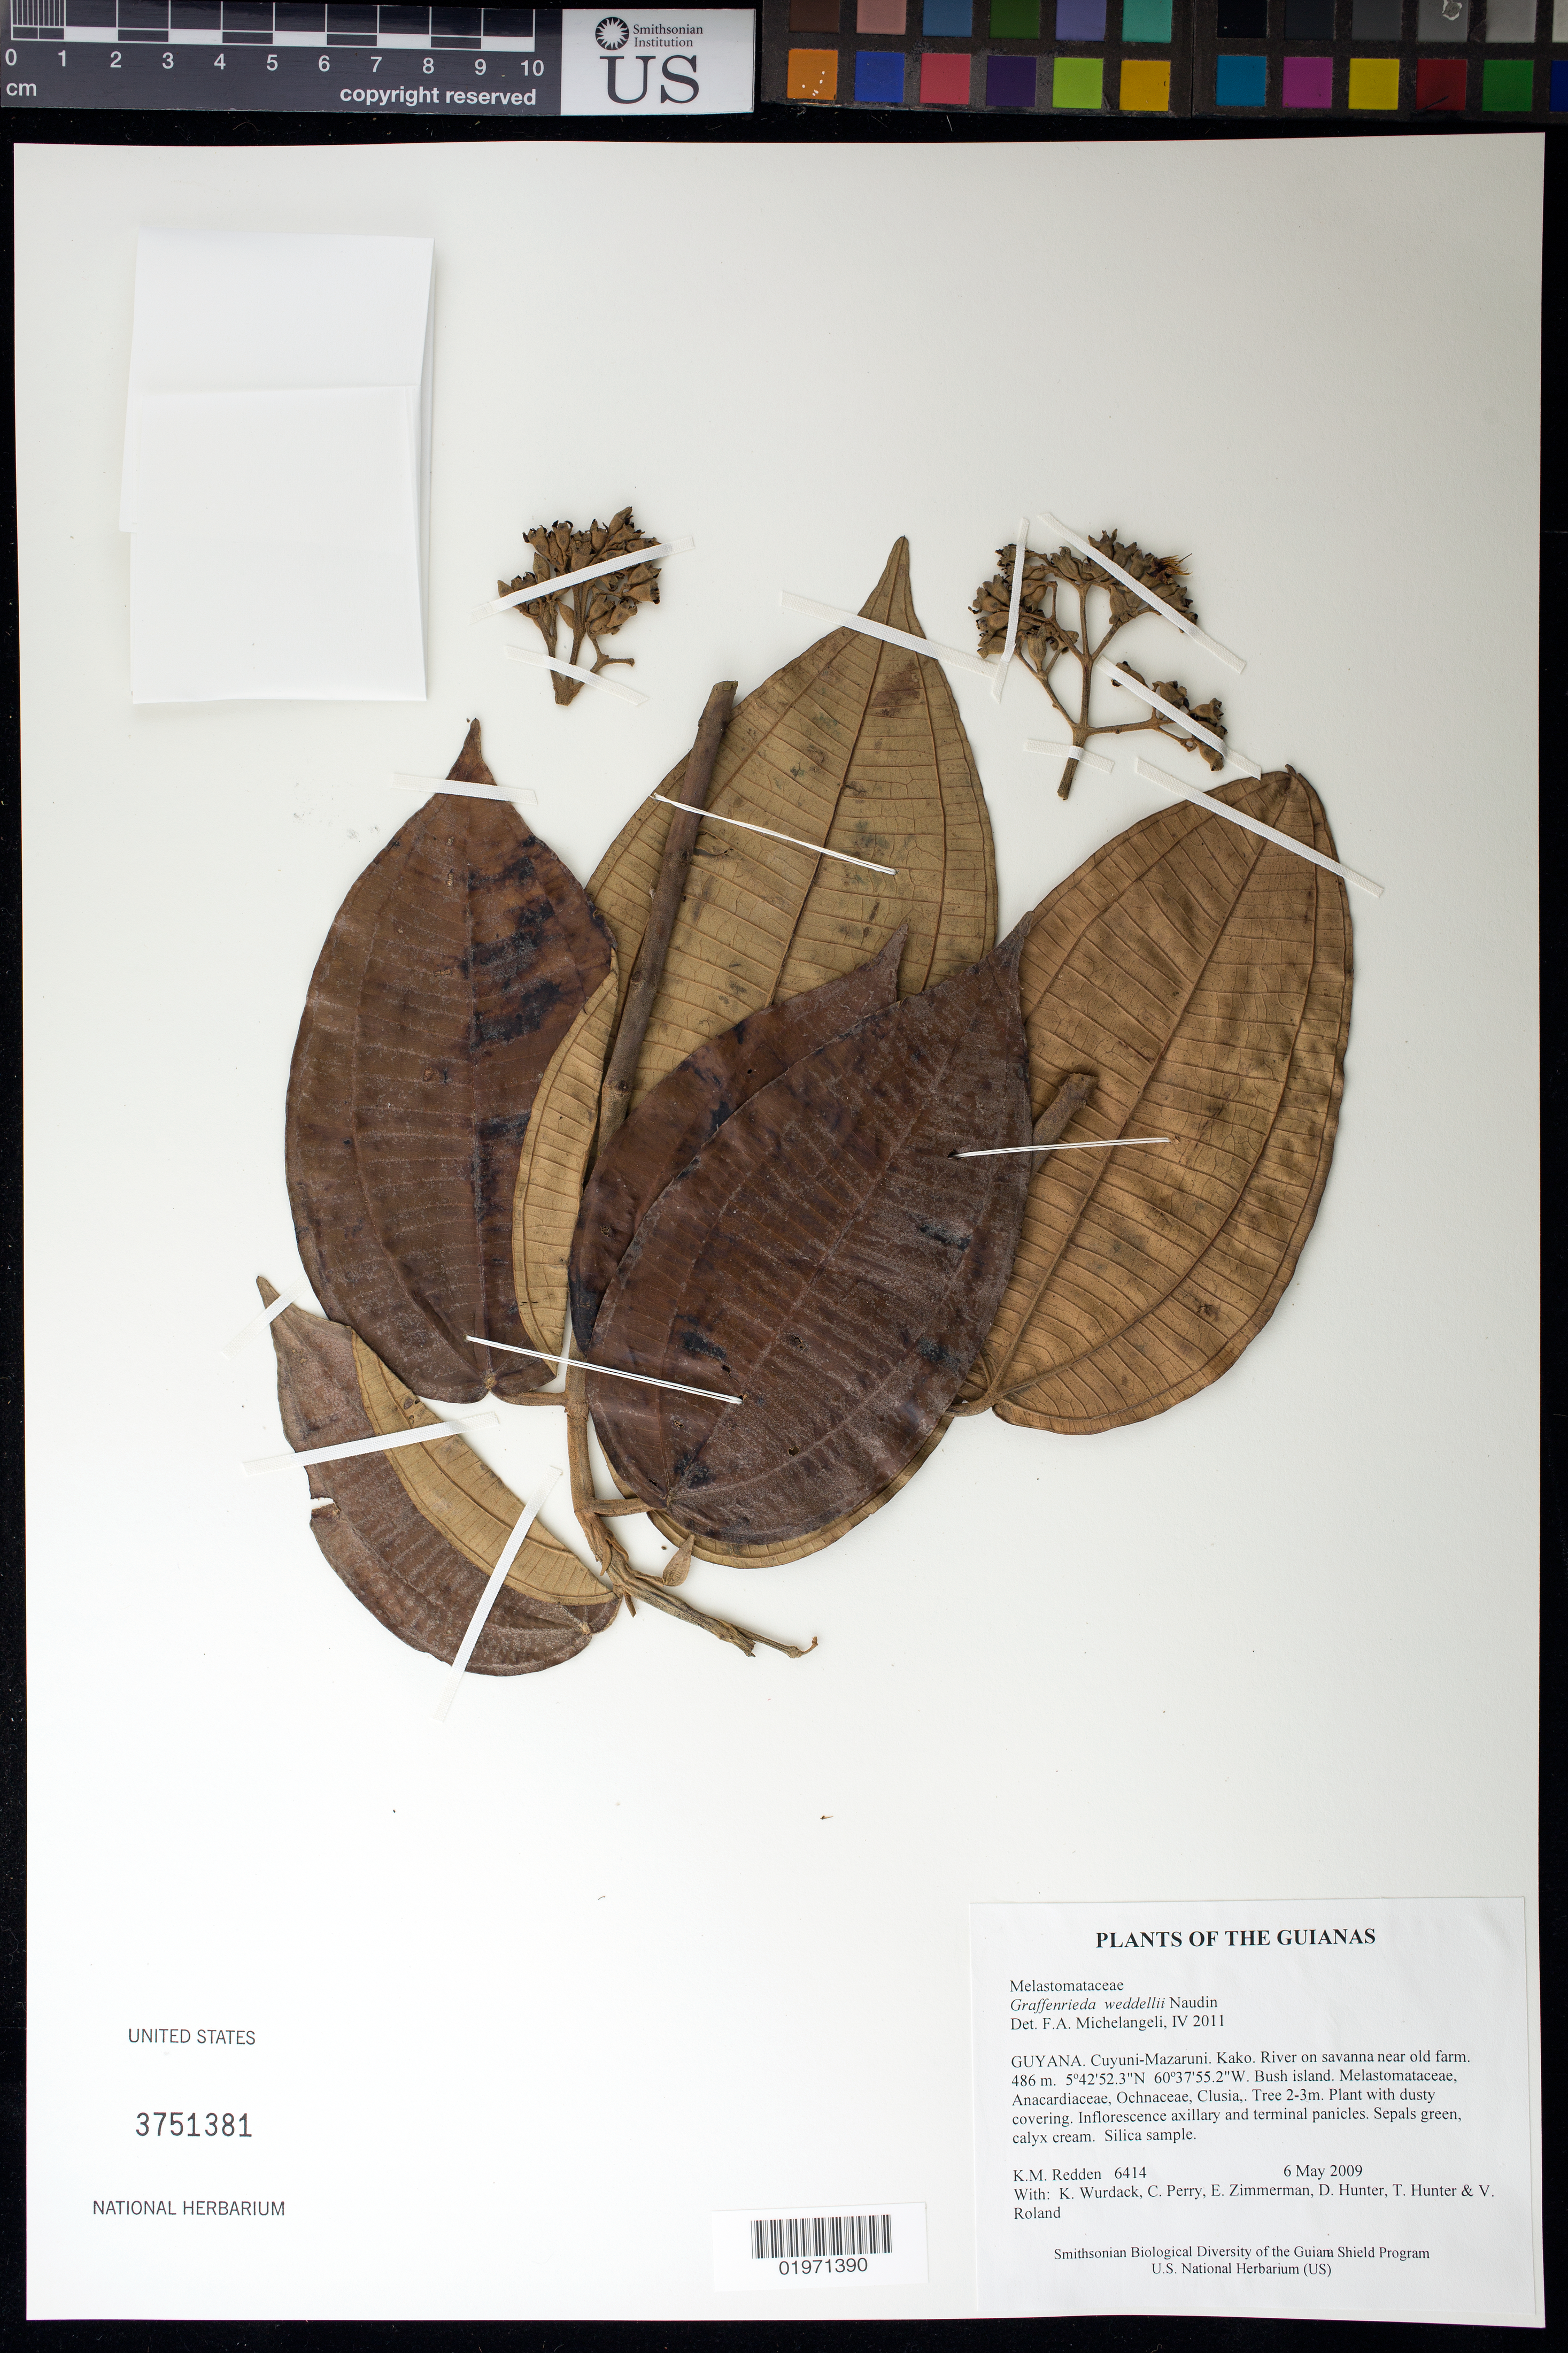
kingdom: Plantae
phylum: Tracheophyta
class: Magnoliopsida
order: Myrtales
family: Melastomataceae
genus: Graffenrieda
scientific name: Graffenrieda weddellii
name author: Naudin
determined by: Michelangeli, F. A.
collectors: K. M. Redden, K. Wurdack, C. Perry, E. Zimmerman, D. Hunter, T. Hunter & V. Roland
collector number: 6414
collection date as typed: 6 May 2009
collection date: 2009-05-06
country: Guyana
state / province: Cuyuni-Mazaruni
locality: Kako. River on savanna near old farm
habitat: Bush island. Melastomataceae, Anacardiaceae, Ochnaceae, Clusia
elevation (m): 486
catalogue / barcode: US 3751381